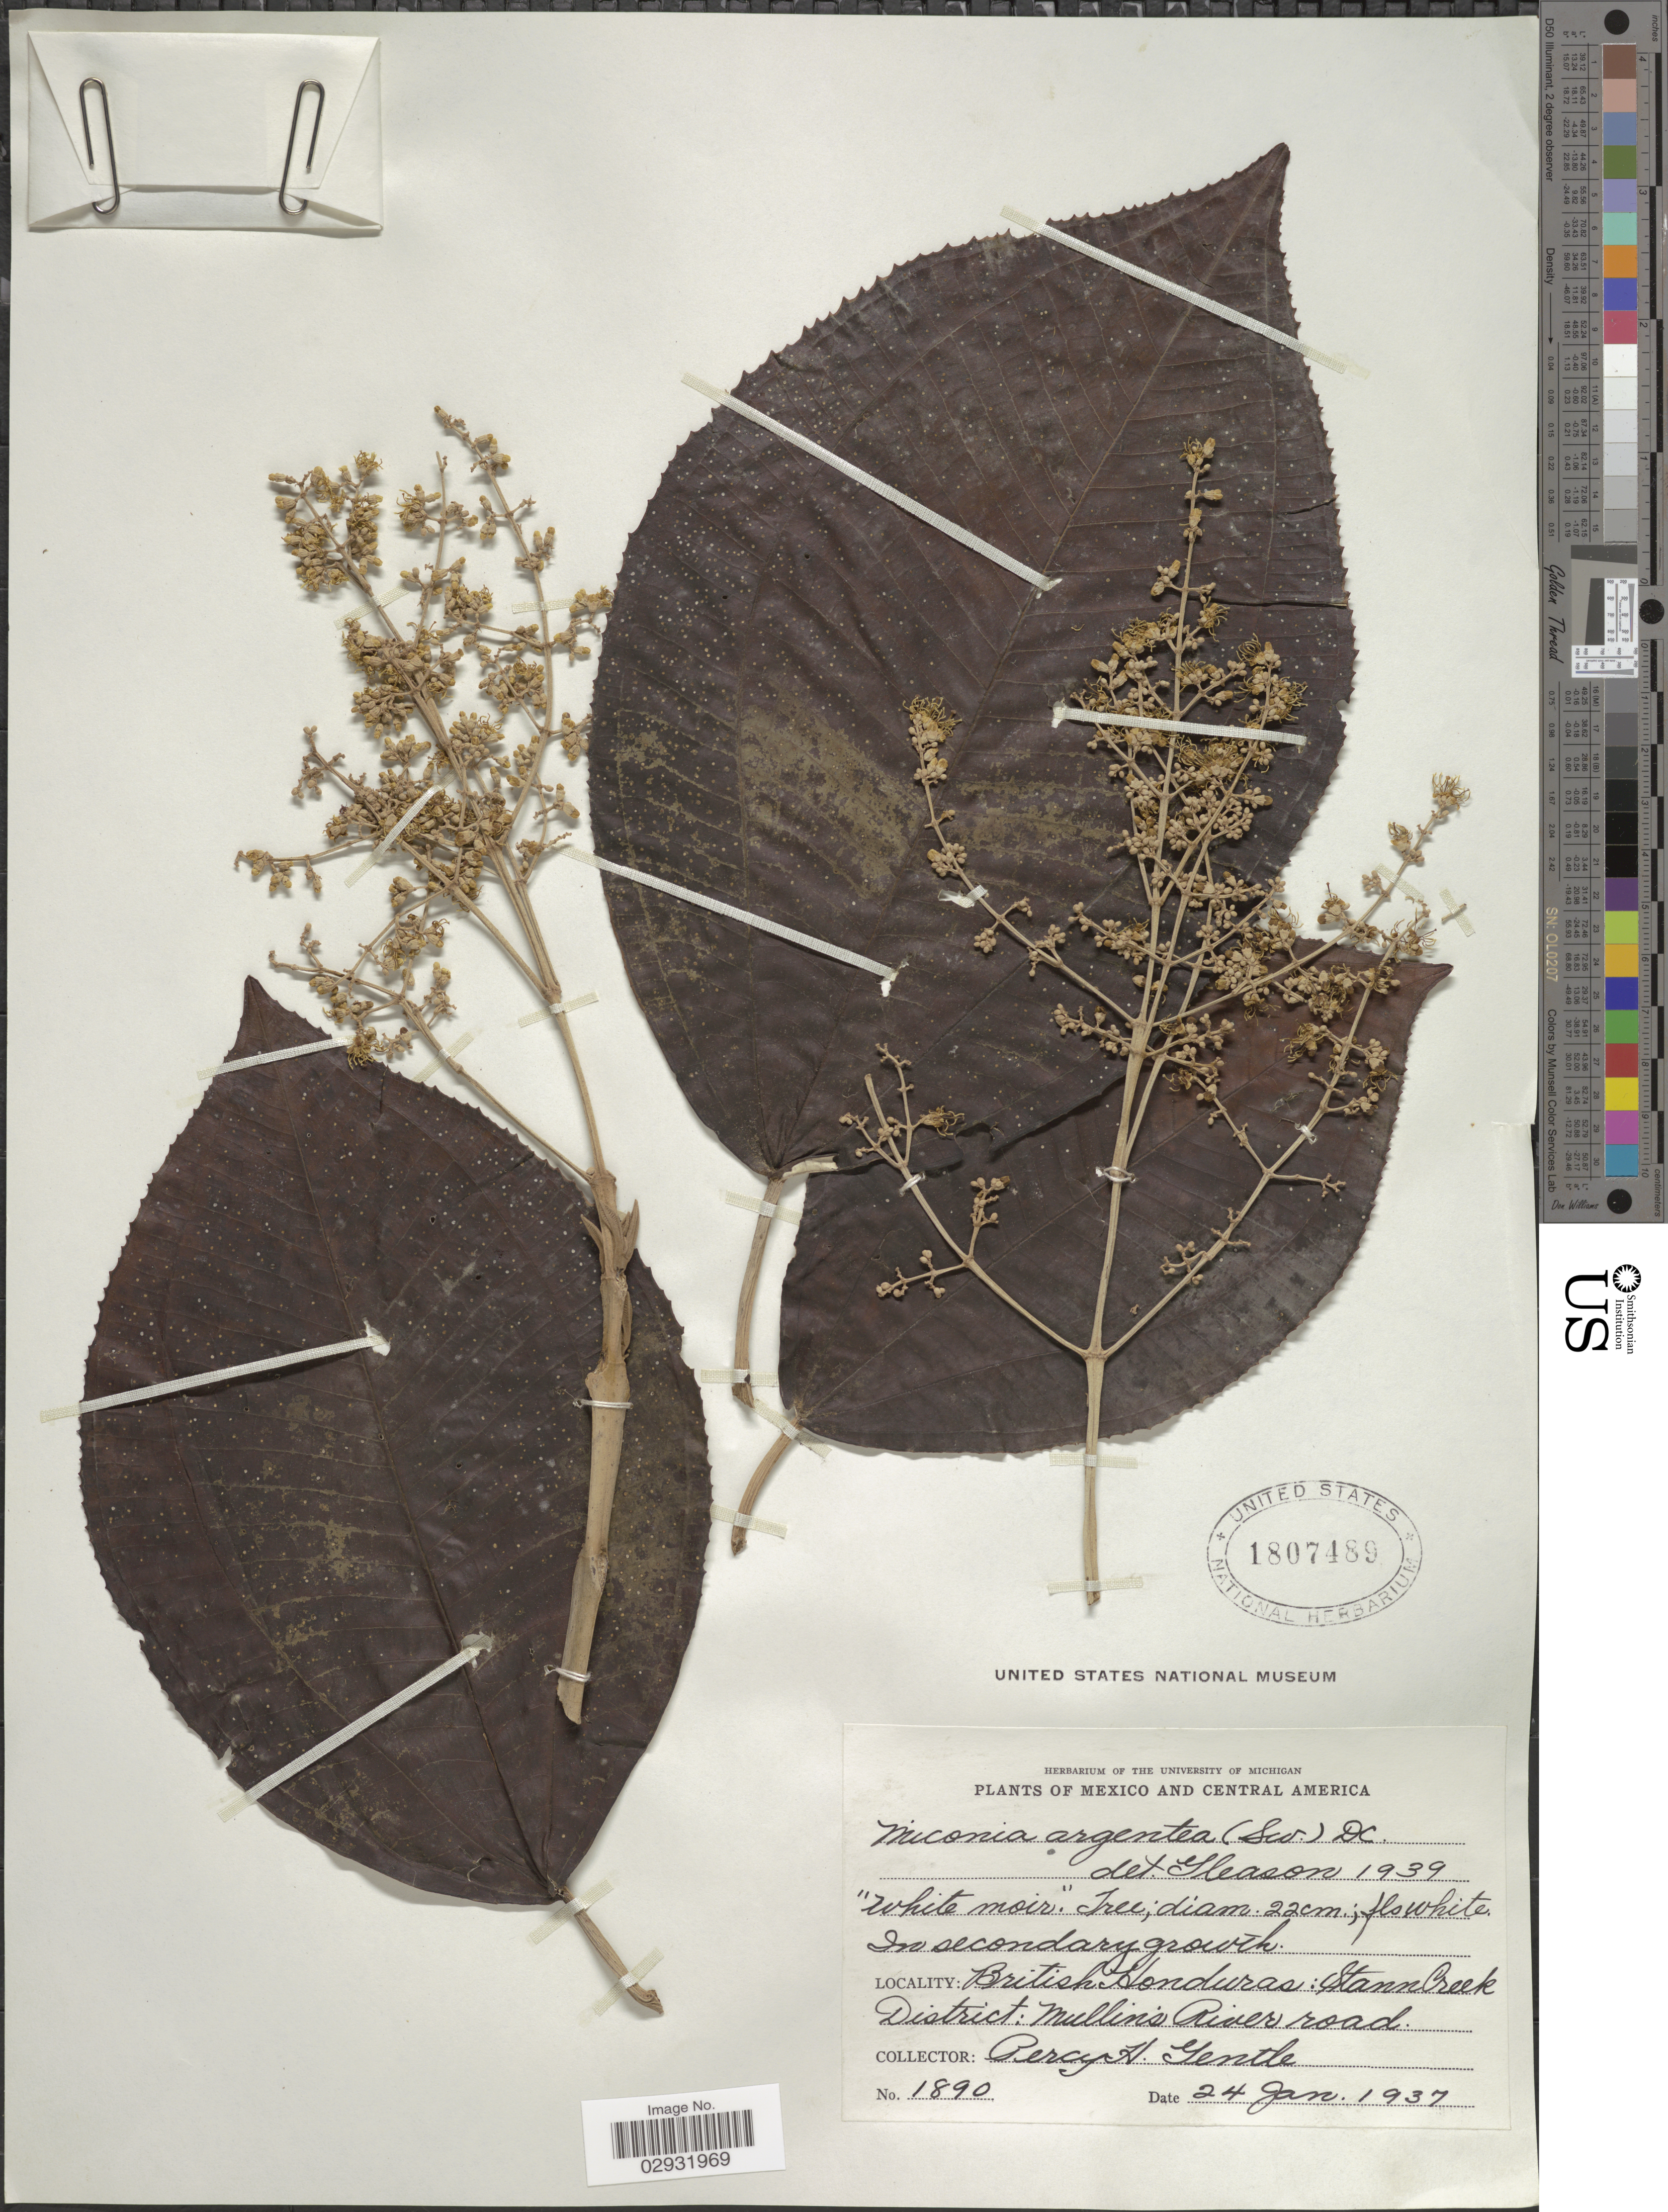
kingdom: Plantae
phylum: Tracheophyta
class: Magnoliopsida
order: Myrtales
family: Melastomataceae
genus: Miconia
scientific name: Miconia argentea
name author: (Sw.) DC.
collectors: P. H. Gentle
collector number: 1890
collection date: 1937-01-24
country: Belize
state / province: Stann Creek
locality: British Honduras: Stann Creek District: Mullin's River road.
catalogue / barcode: US 1807489